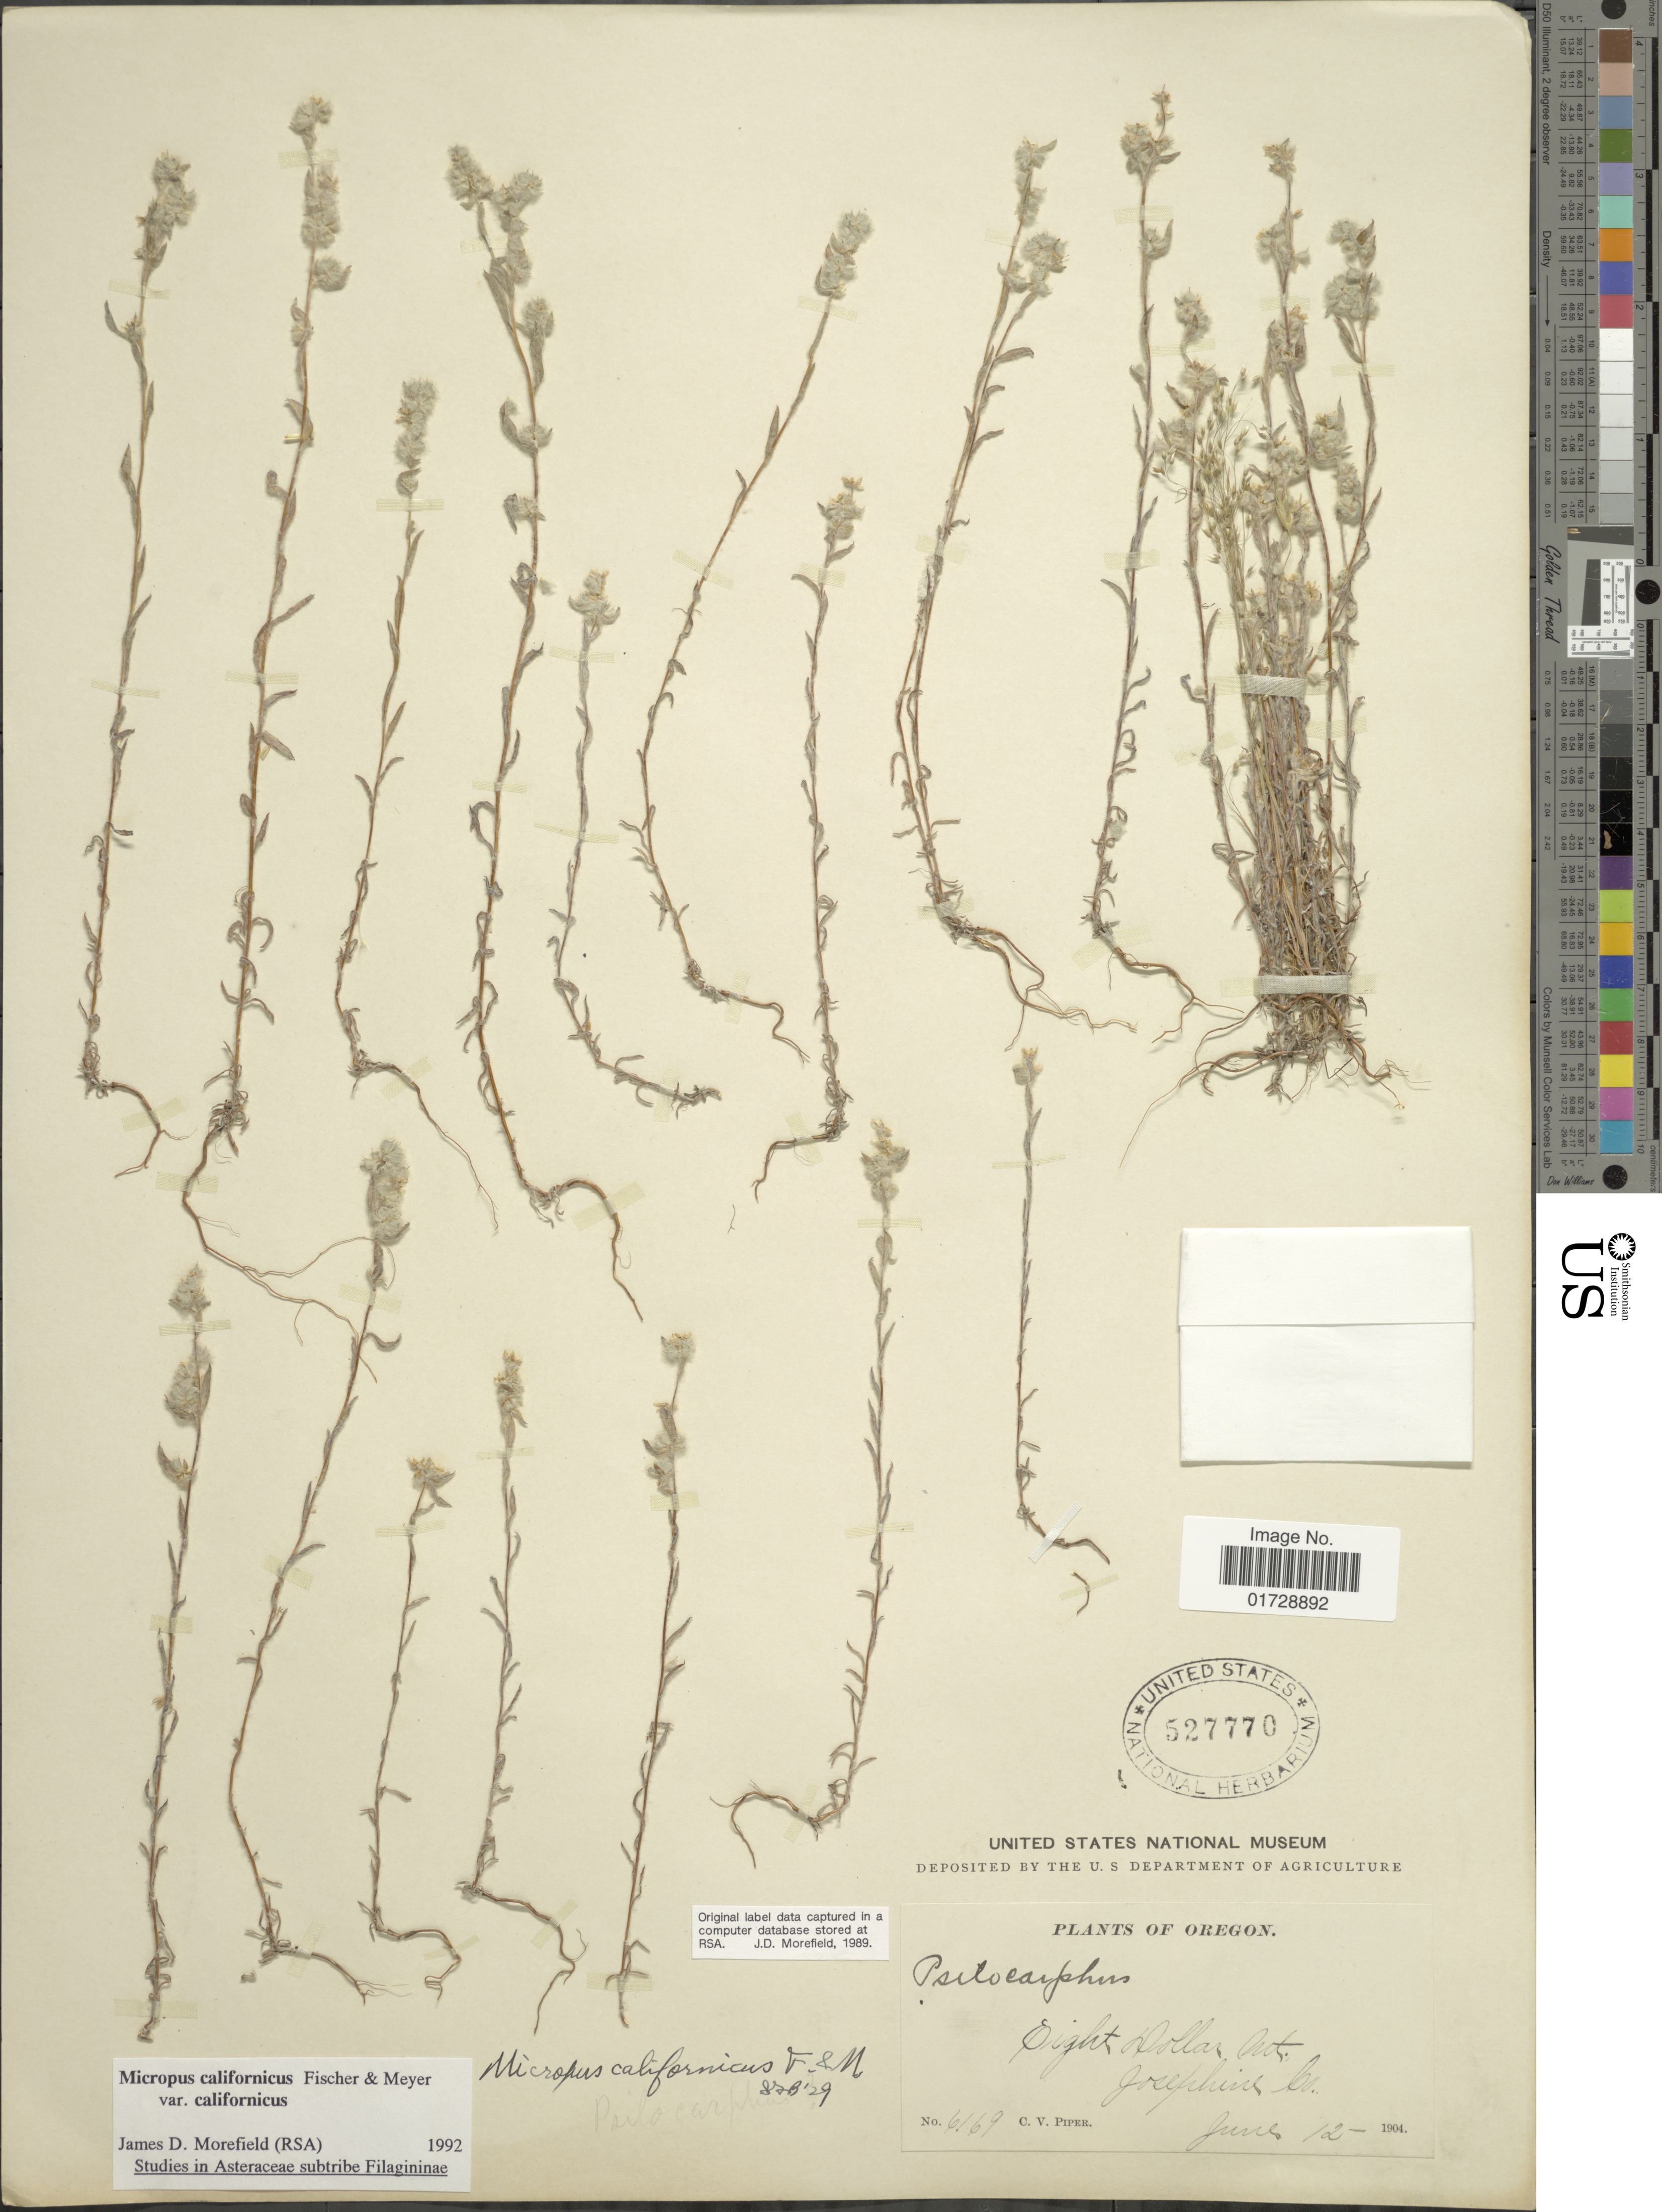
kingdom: Plantae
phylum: Tracheophyta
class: Magnoliopsida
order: Asterales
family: Asteraceae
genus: Micropus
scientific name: Micropus californicus var. californicus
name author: Fisch. & C.A. Mey.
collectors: C. V. Piper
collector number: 6169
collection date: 1904-06-12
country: United States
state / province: Oregon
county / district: Josephine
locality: Oight Dollar Mt. Josephine Co.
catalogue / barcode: US 527770